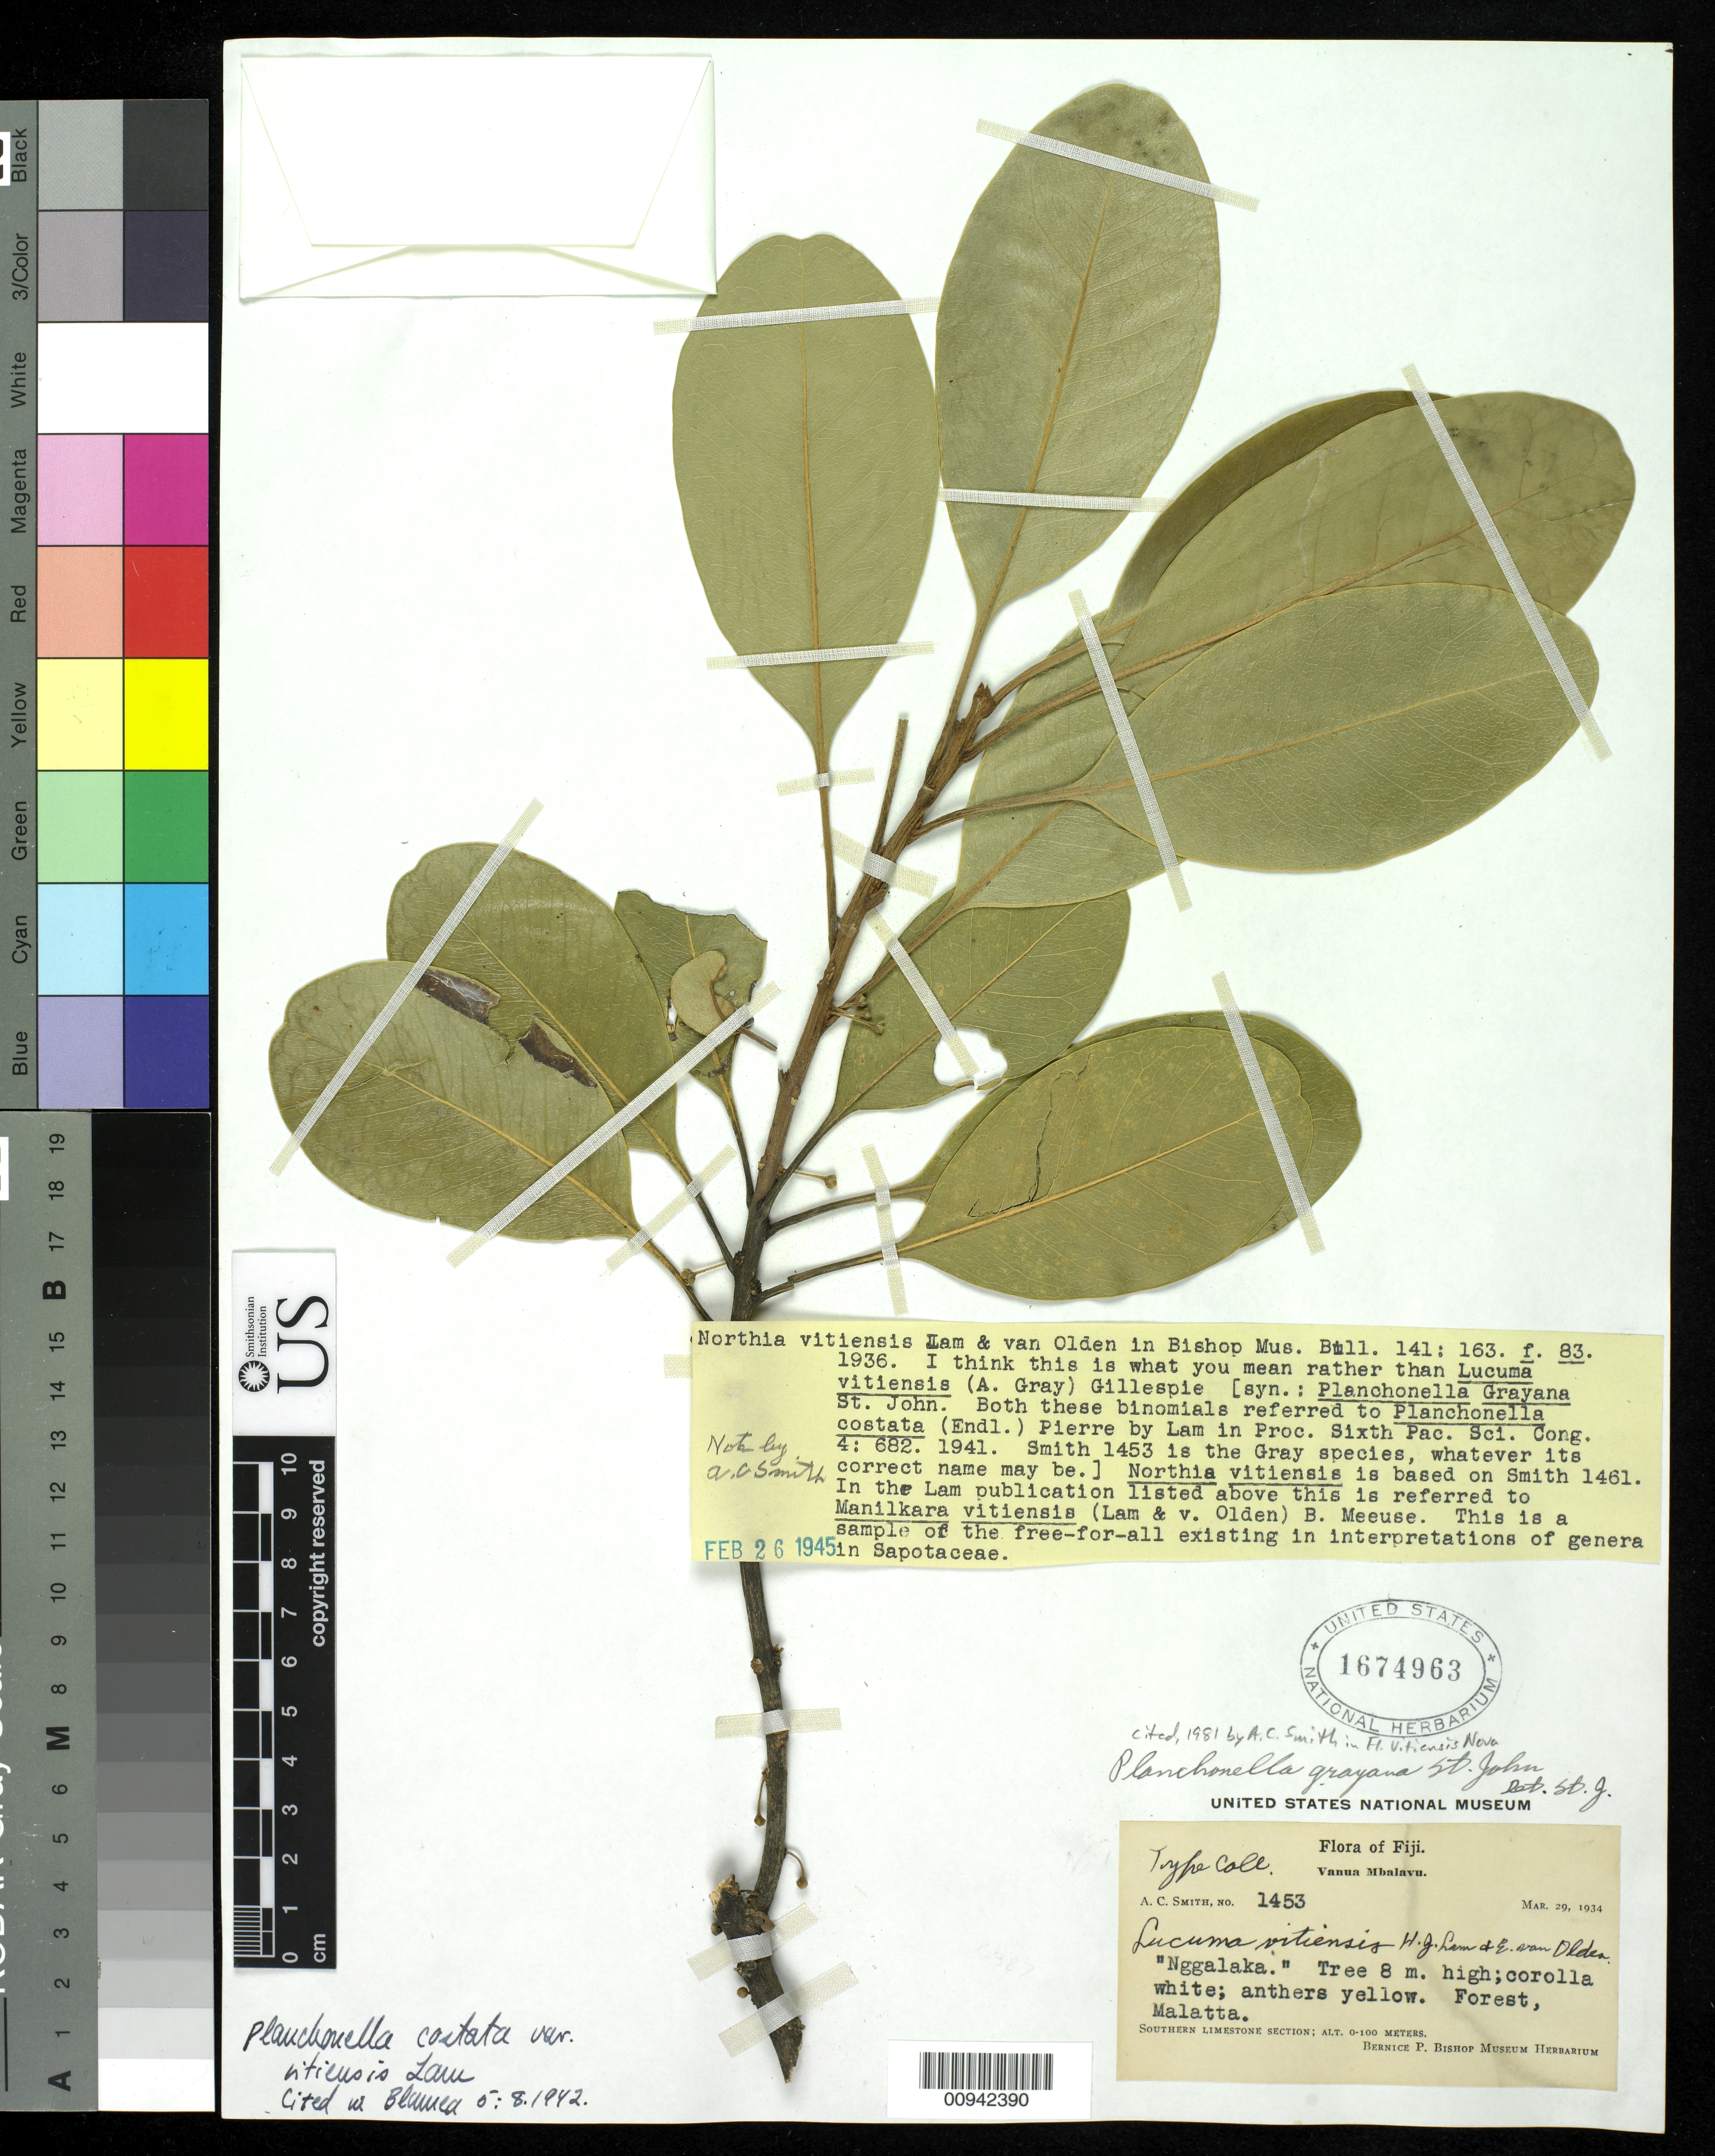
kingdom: Plantae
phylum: Tracheophyta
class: Magnoliopsida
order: Ericales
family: Sapotaceae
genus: Planchonella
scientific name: Planchonella grayana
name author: St. John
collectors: C. A. Smith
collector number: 1453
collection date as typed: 29 Mar 1934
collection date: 1934-03-29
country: Fiji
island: Vanua Balavu [Mbalavu]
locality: Southern Limestone Section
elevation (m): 0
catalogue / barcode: US 1674963